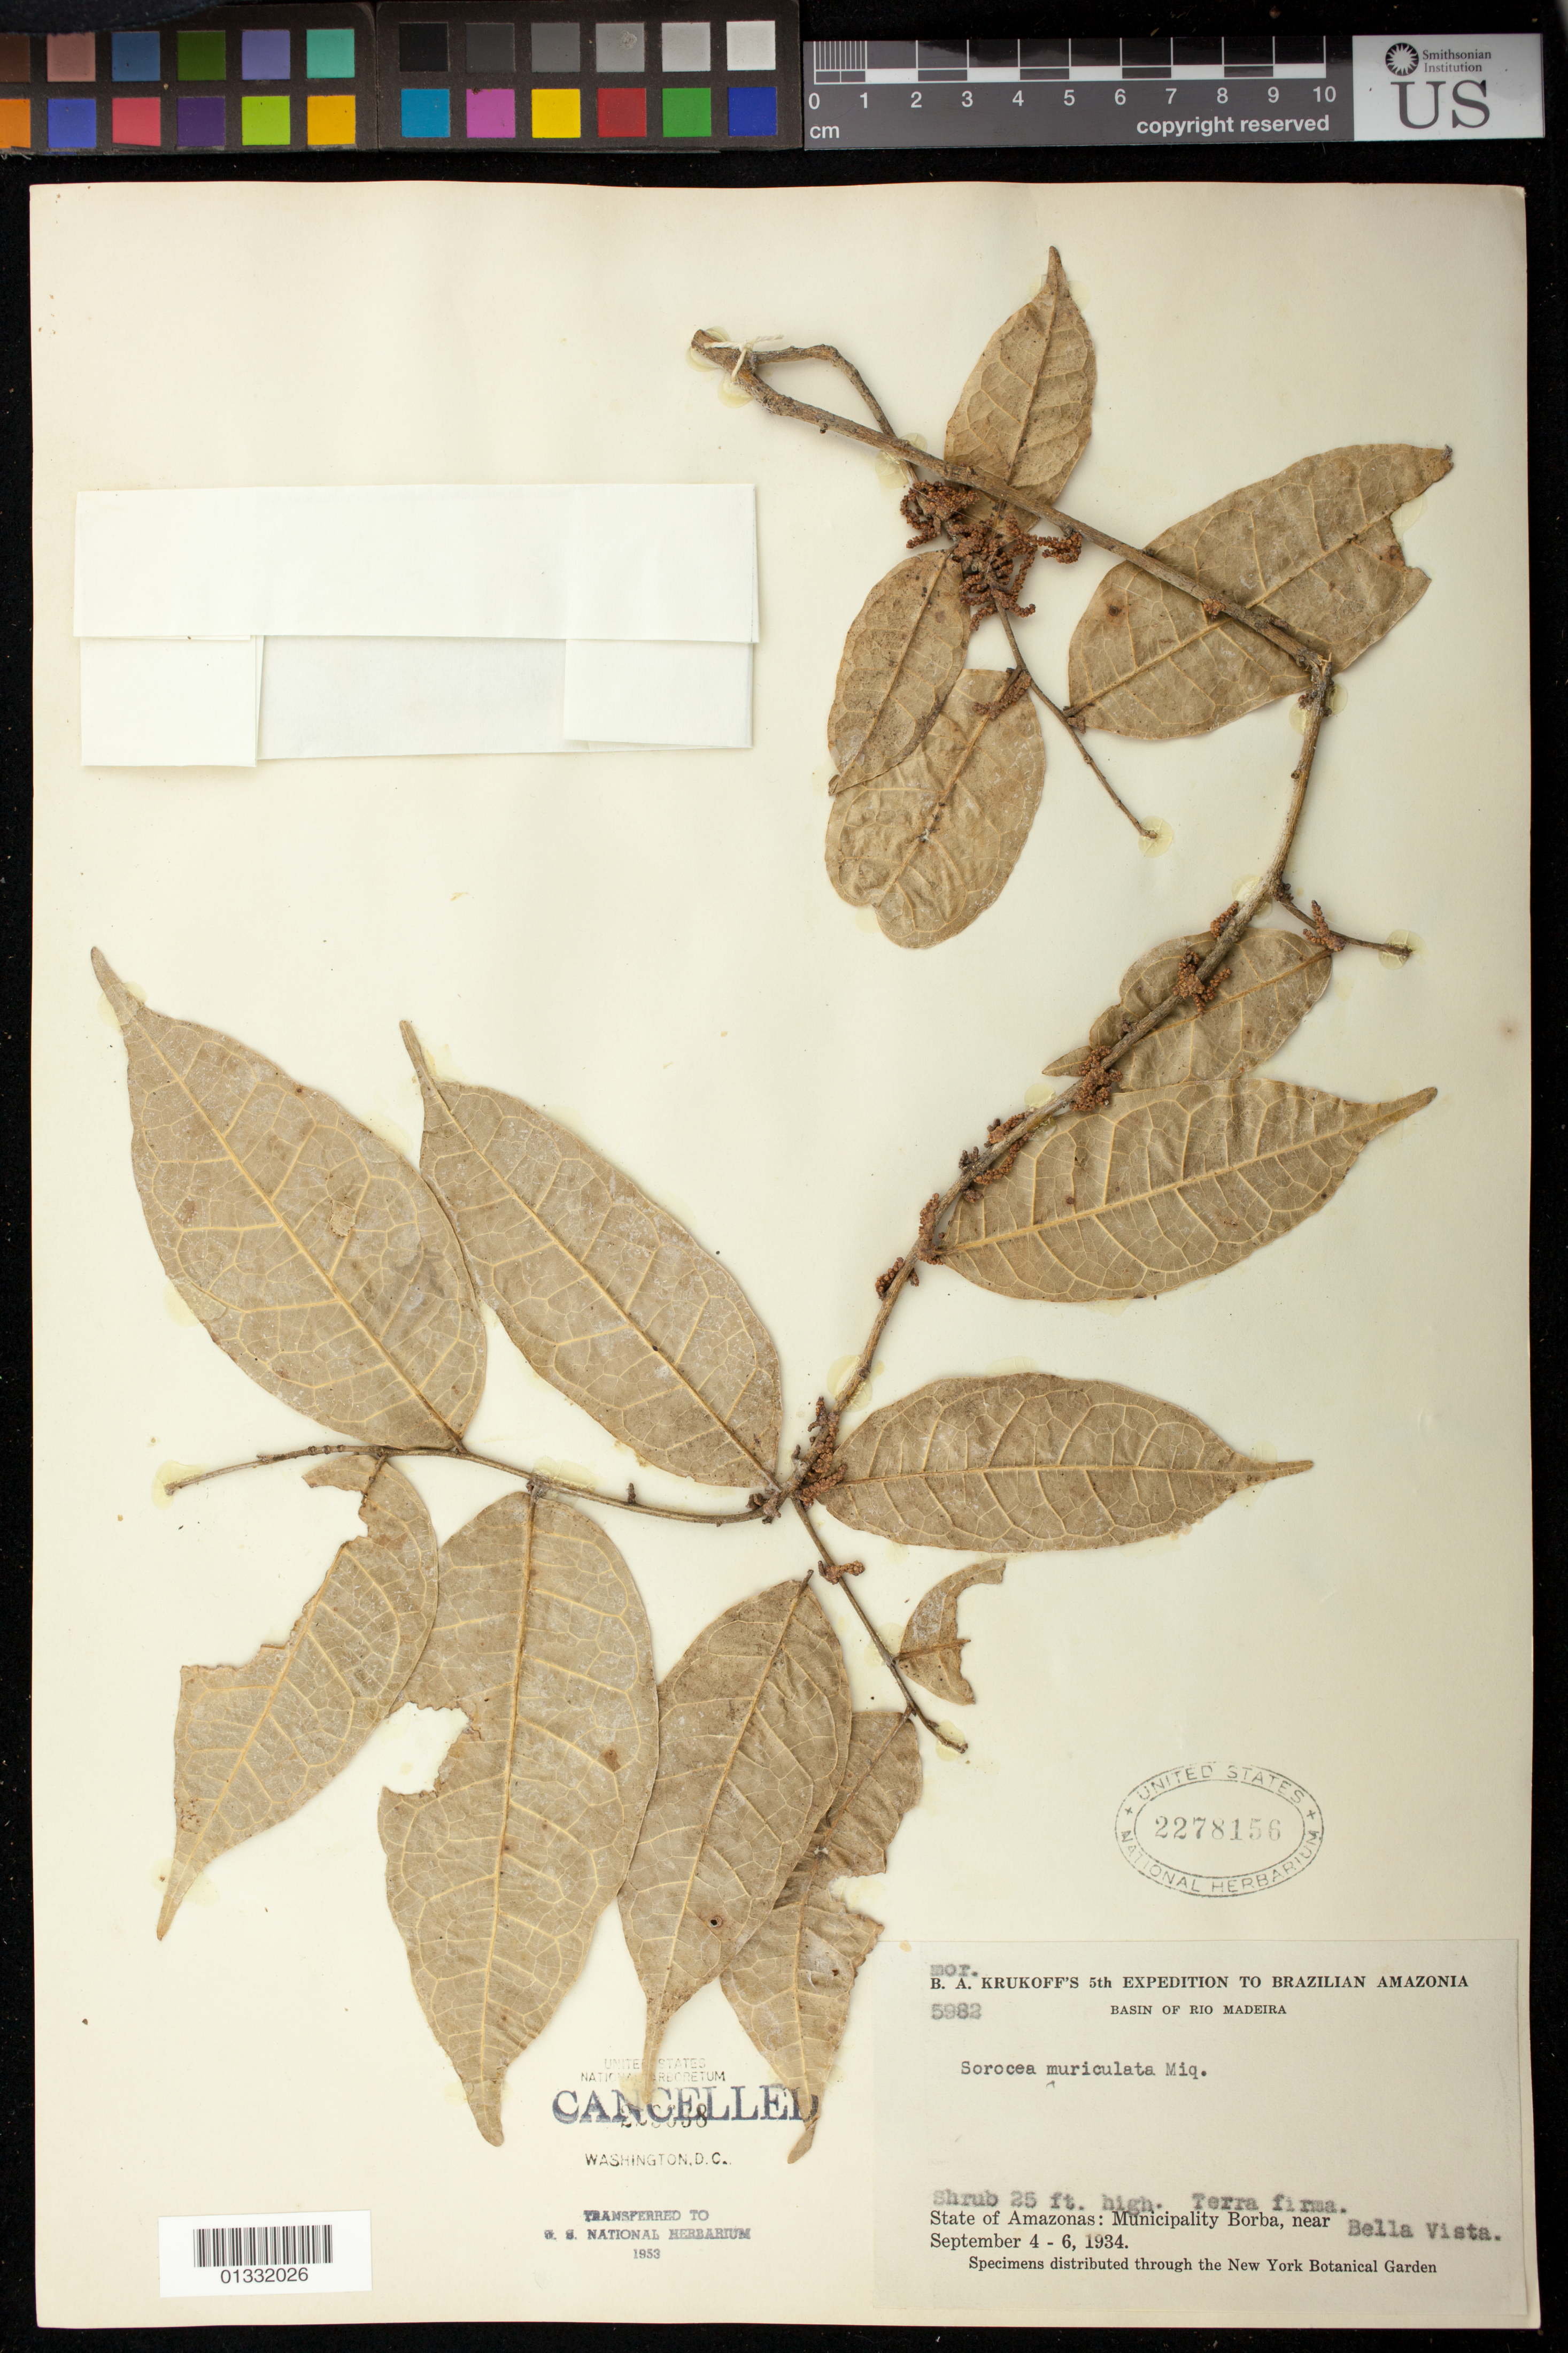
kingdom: Plantae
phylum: Tracheophyta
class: Magnoliopsida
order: Rosales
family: Moraceae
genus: Sorocea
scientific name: Sorocea muriculata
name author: Miq.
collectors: B. A. Krukoff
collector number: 5982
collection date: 1934-09-04,1934-09-06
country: Brazil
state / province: Amazonas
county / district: Borba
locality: Near Bella Vista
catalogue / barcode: US 2278156